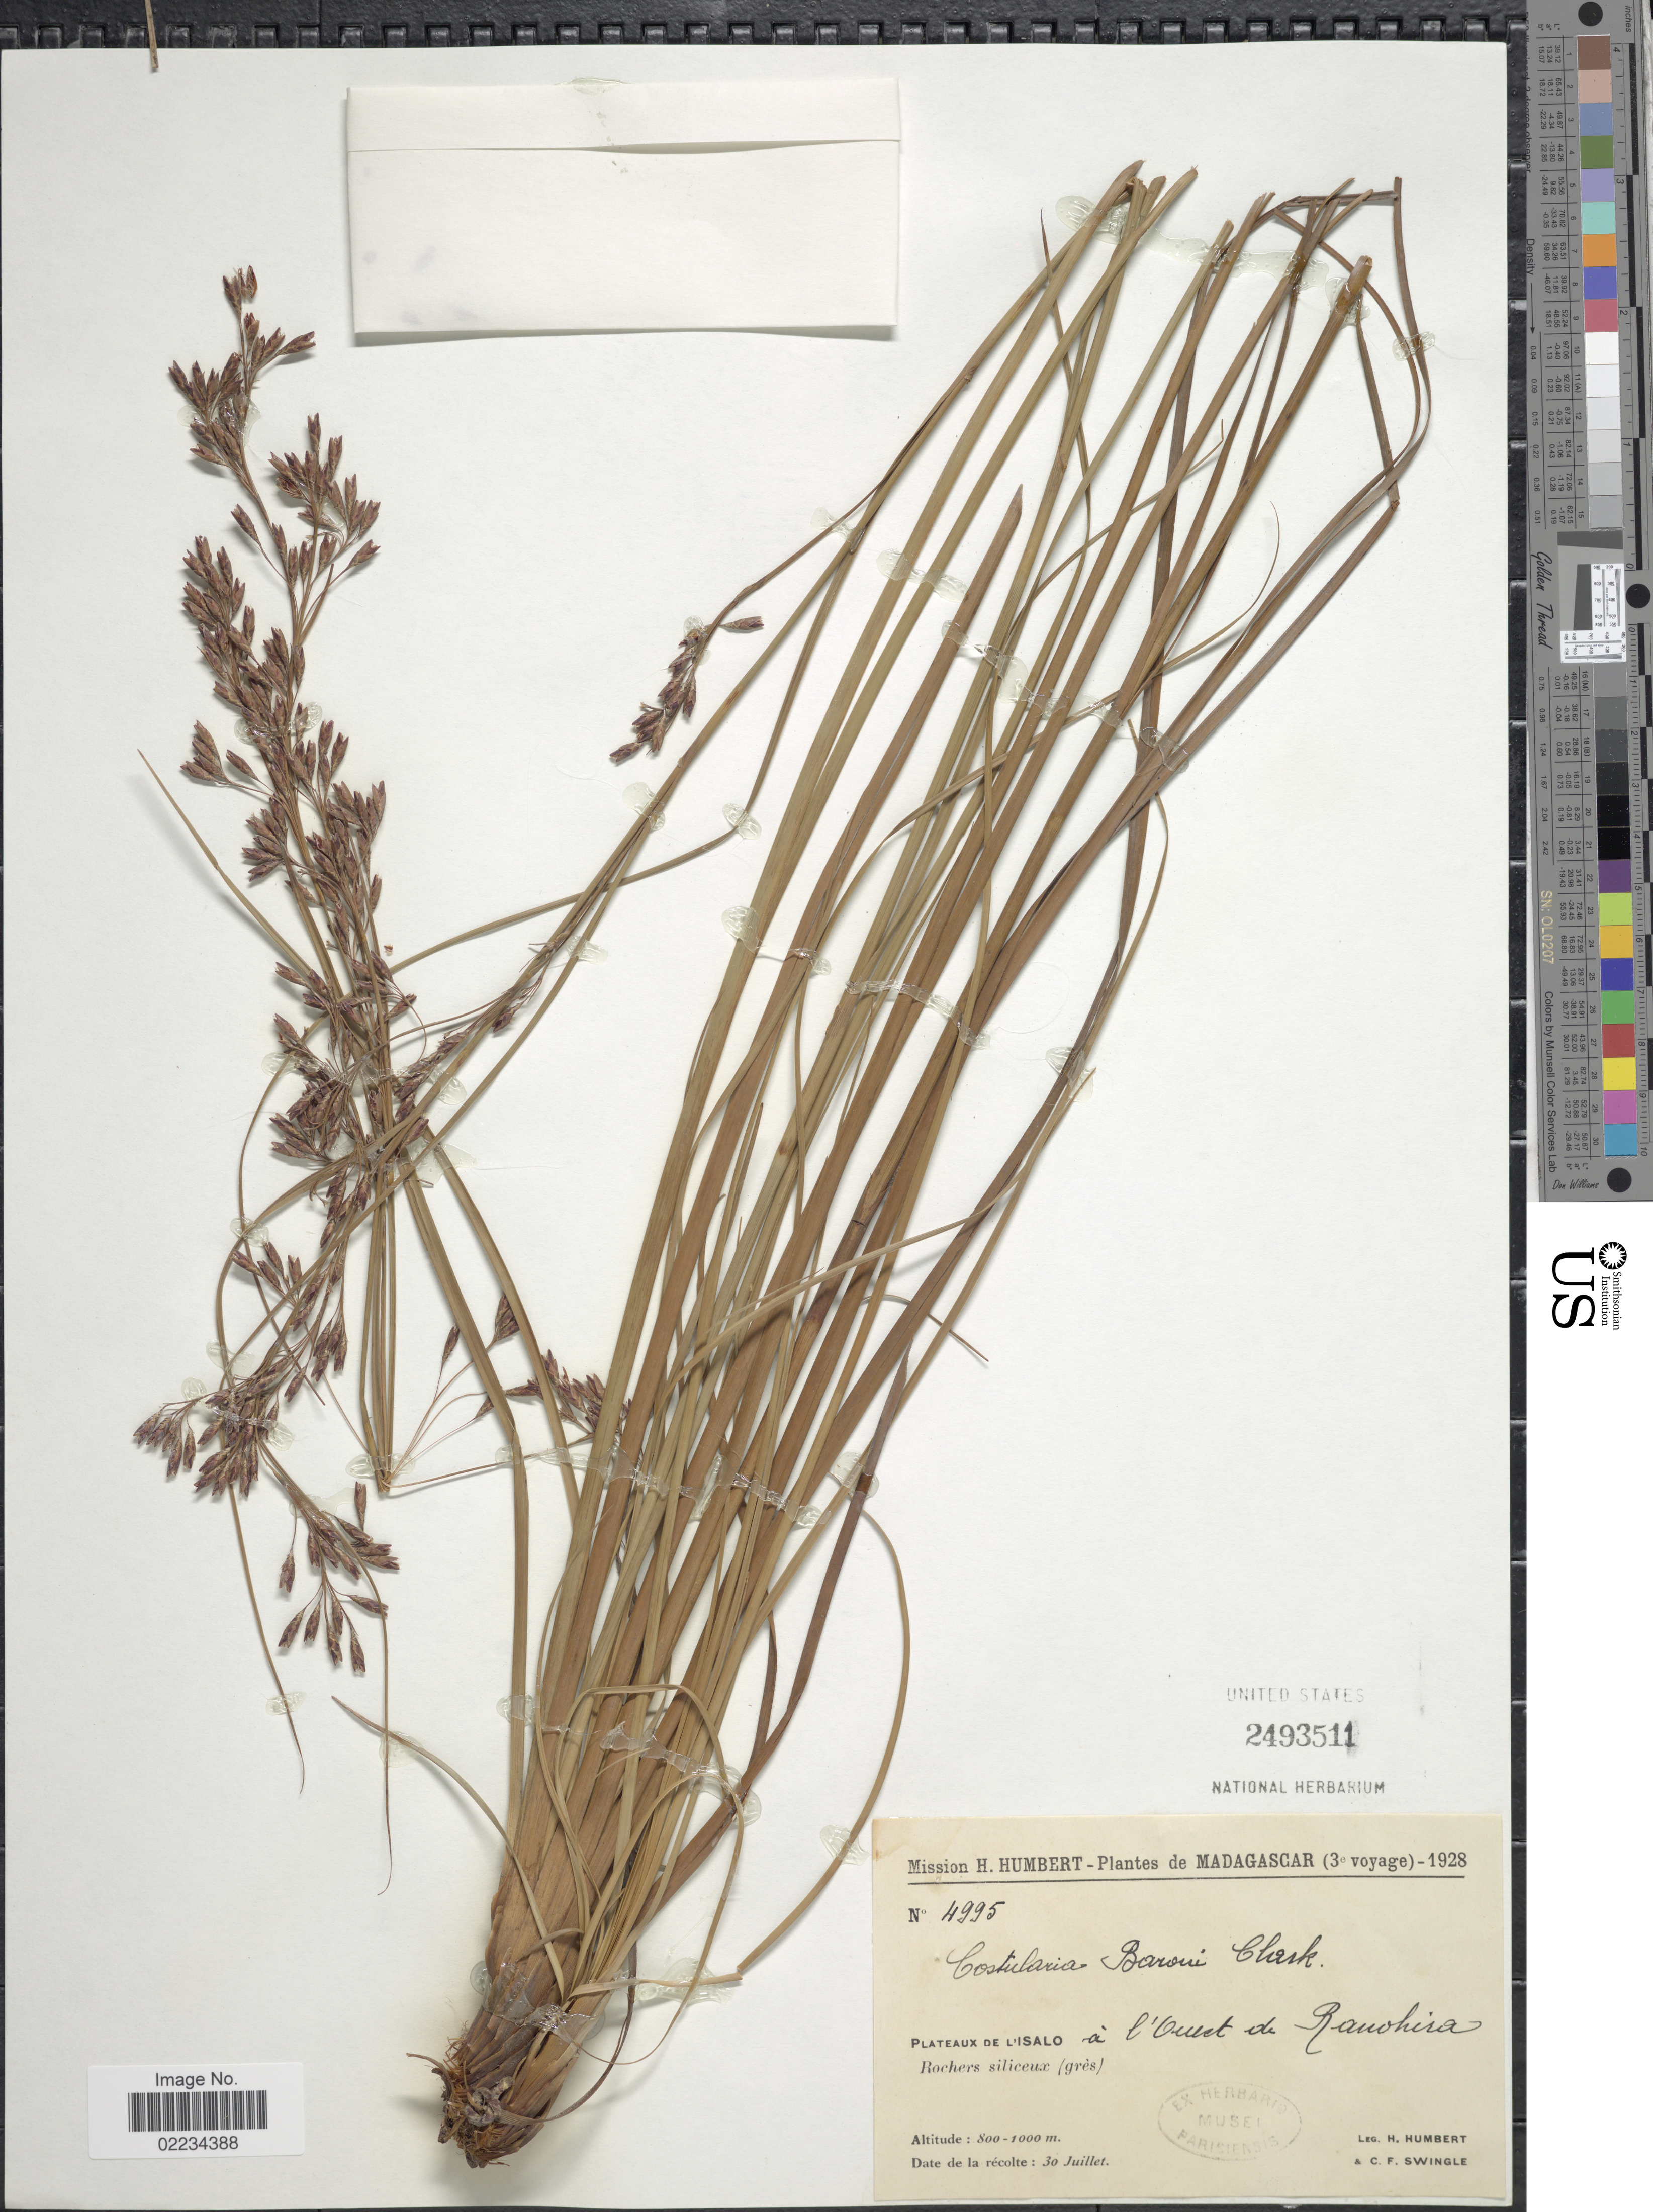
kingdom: Plantae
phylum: Tracheophyta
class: Liliopsida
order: Poales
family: Cyperaceae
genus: Costularia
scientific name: Costularia baronii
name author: C.B. Clarke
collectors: H. Humbert & C. Swingle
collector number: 4995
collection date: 1928-07-30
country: Madagascar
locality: Plateaux de L'Isalo à l'Ouest de Ranohira, Rochers siliceux (grès)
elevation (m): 800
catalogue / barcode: US 2493511